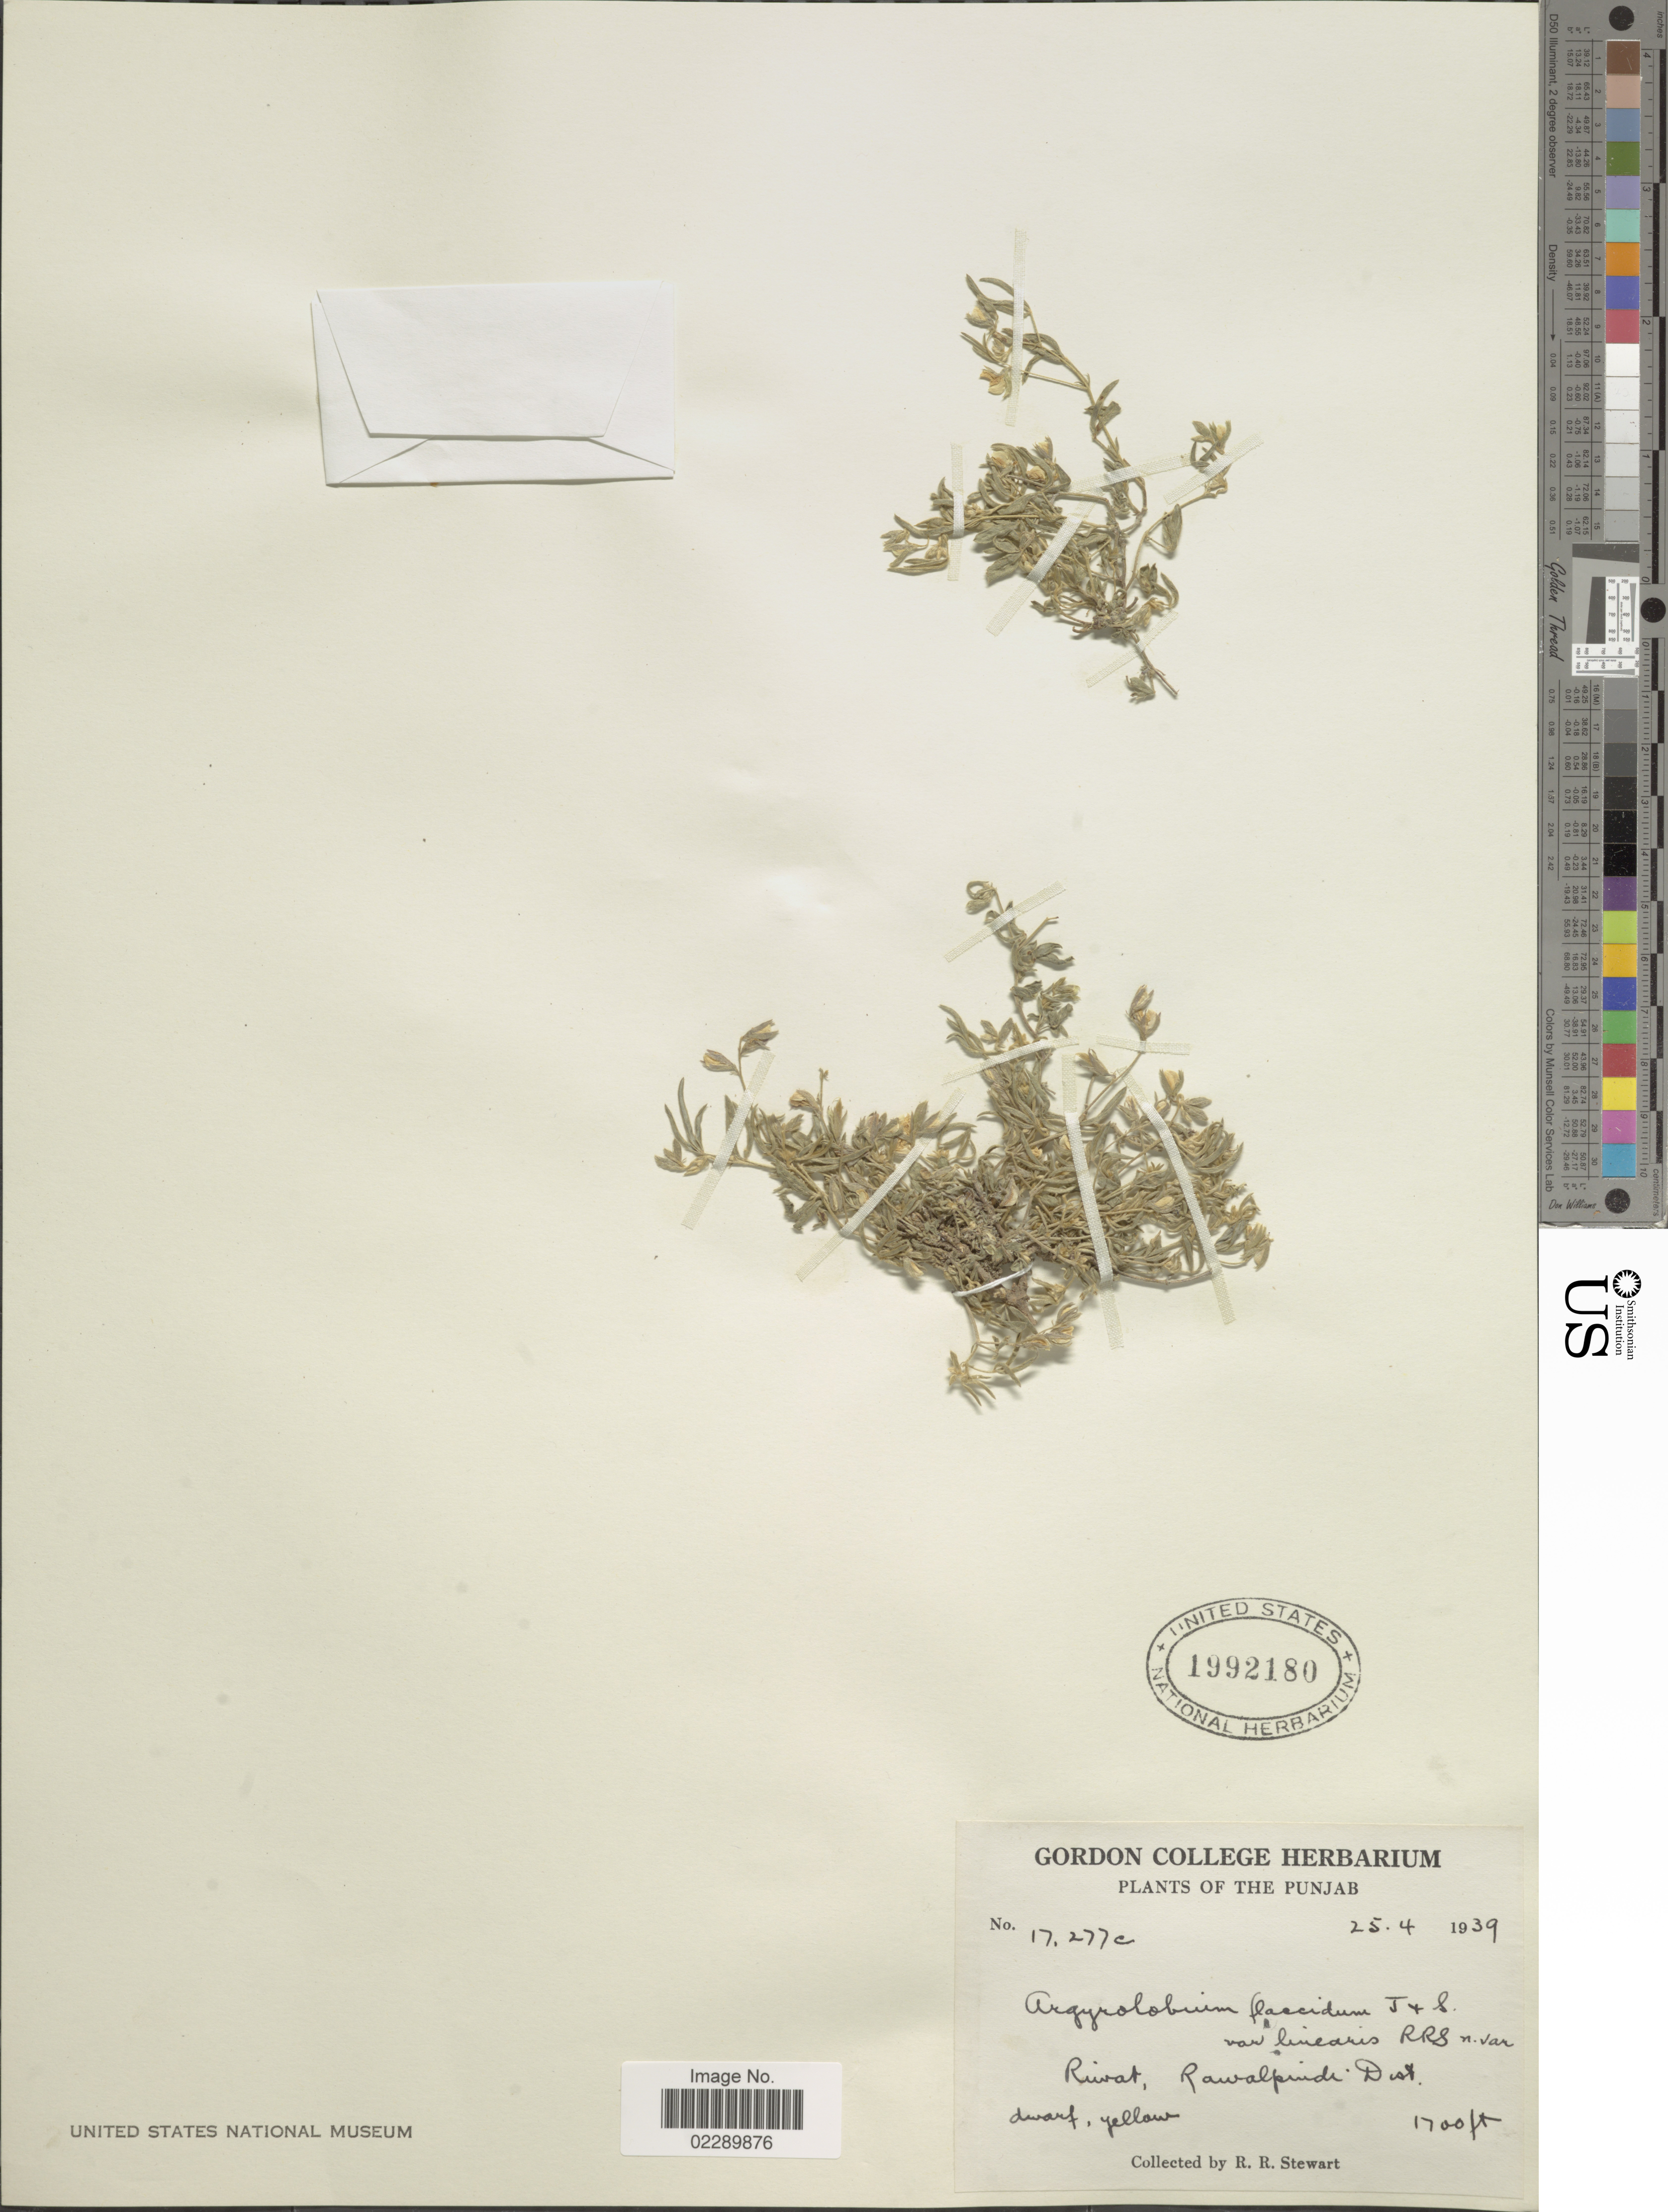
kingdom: Plantae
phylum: Tracheophyta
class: Magnoliopsida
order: Fabales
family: Fabaceae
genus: Argyrolobium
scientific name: Argyrolobium flaccidum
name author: (Royle) Jaub. & Spach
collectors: R. R. Stewart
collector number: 17277c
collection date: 1939-04-25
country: Pakistan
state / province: Punjab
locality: Riwat, Rawalpindi Dist.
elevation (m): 518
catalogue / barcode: US 1992180